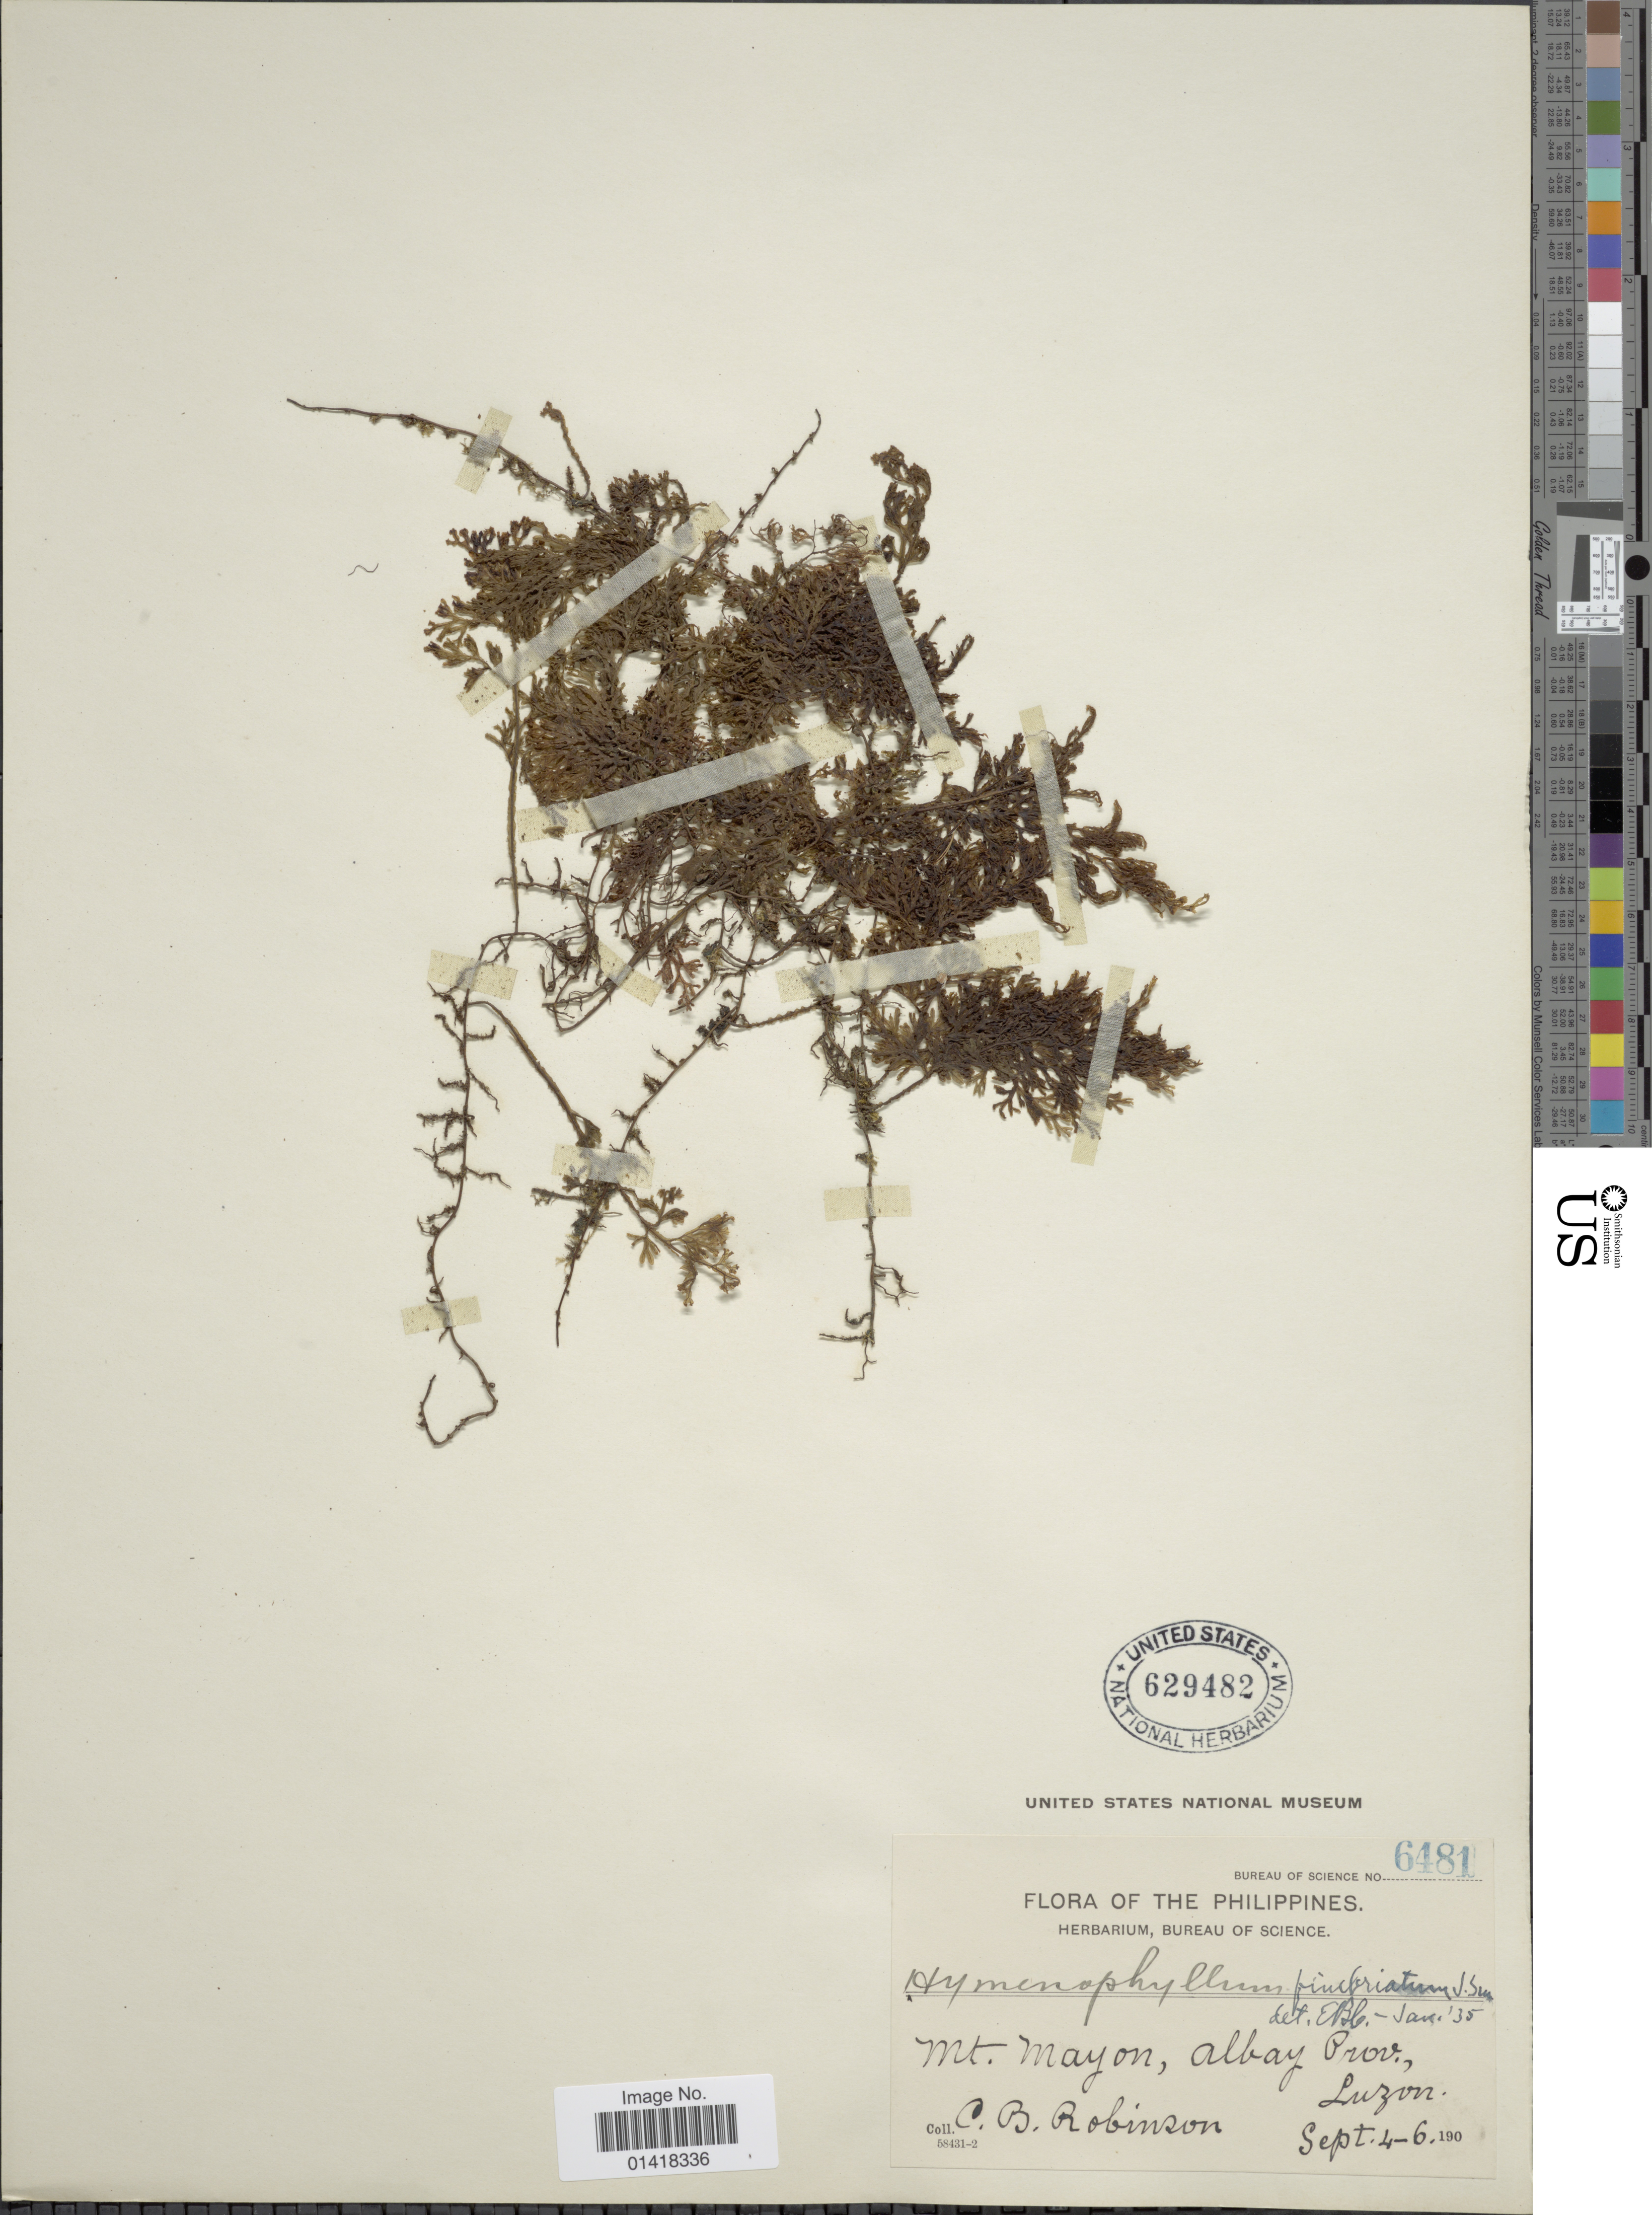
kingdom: Plantae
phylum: Tracheophyta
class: Polypodiopsida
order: Hymenophyllales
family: Hymenophyllaceae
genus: Hymenophyllum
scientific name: Hymenophyllum fimbriatum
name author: J. Sm.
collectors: C. Robinson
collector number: Bureau of Science 6481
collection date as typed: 190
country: Philippines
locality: The Philippines, Mt. Mayon, albay Prov. Luzon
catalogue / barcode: US 629482